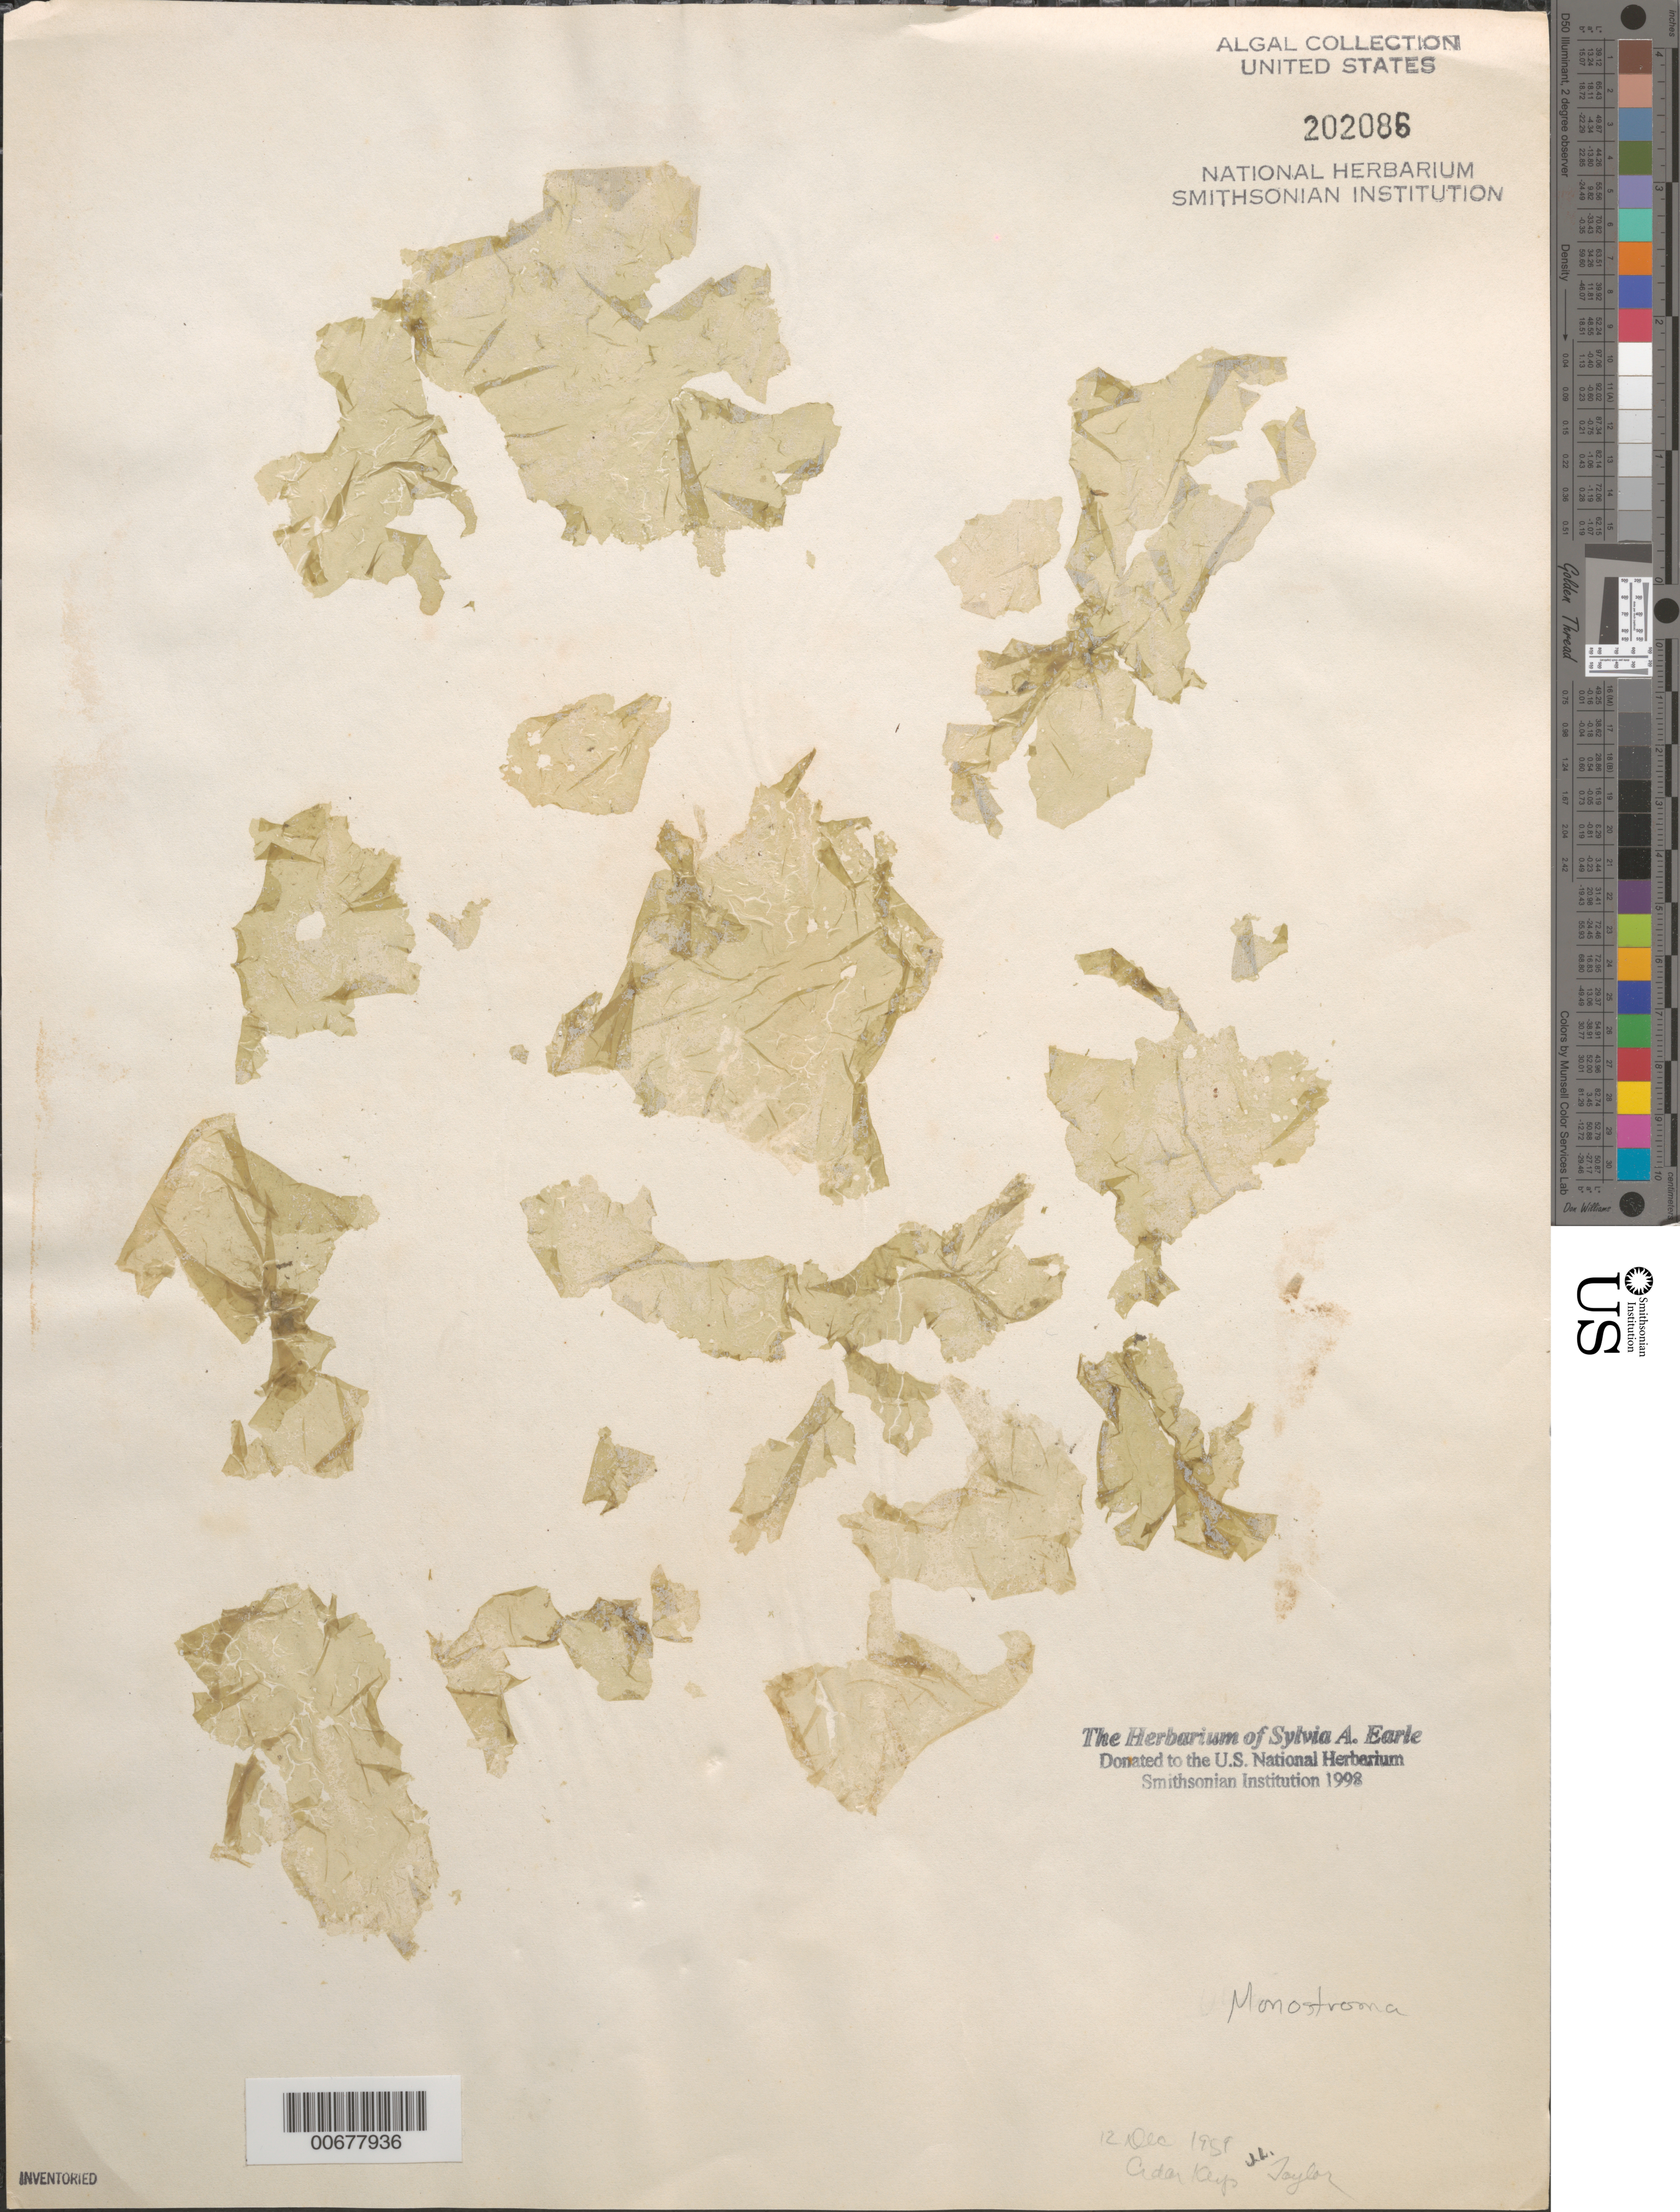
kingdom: Plantae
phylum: Chlorophyta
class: Ulvophyceae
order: Ulvales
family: Monostromataceae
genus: Monostroma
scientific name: Monostroma sp.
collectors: J. L. Taylor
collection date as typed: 12 Dec 1959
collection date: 1959-12-12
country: United States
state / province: Florida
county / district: Levy County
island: Cedar Keys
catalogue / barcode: US 202086